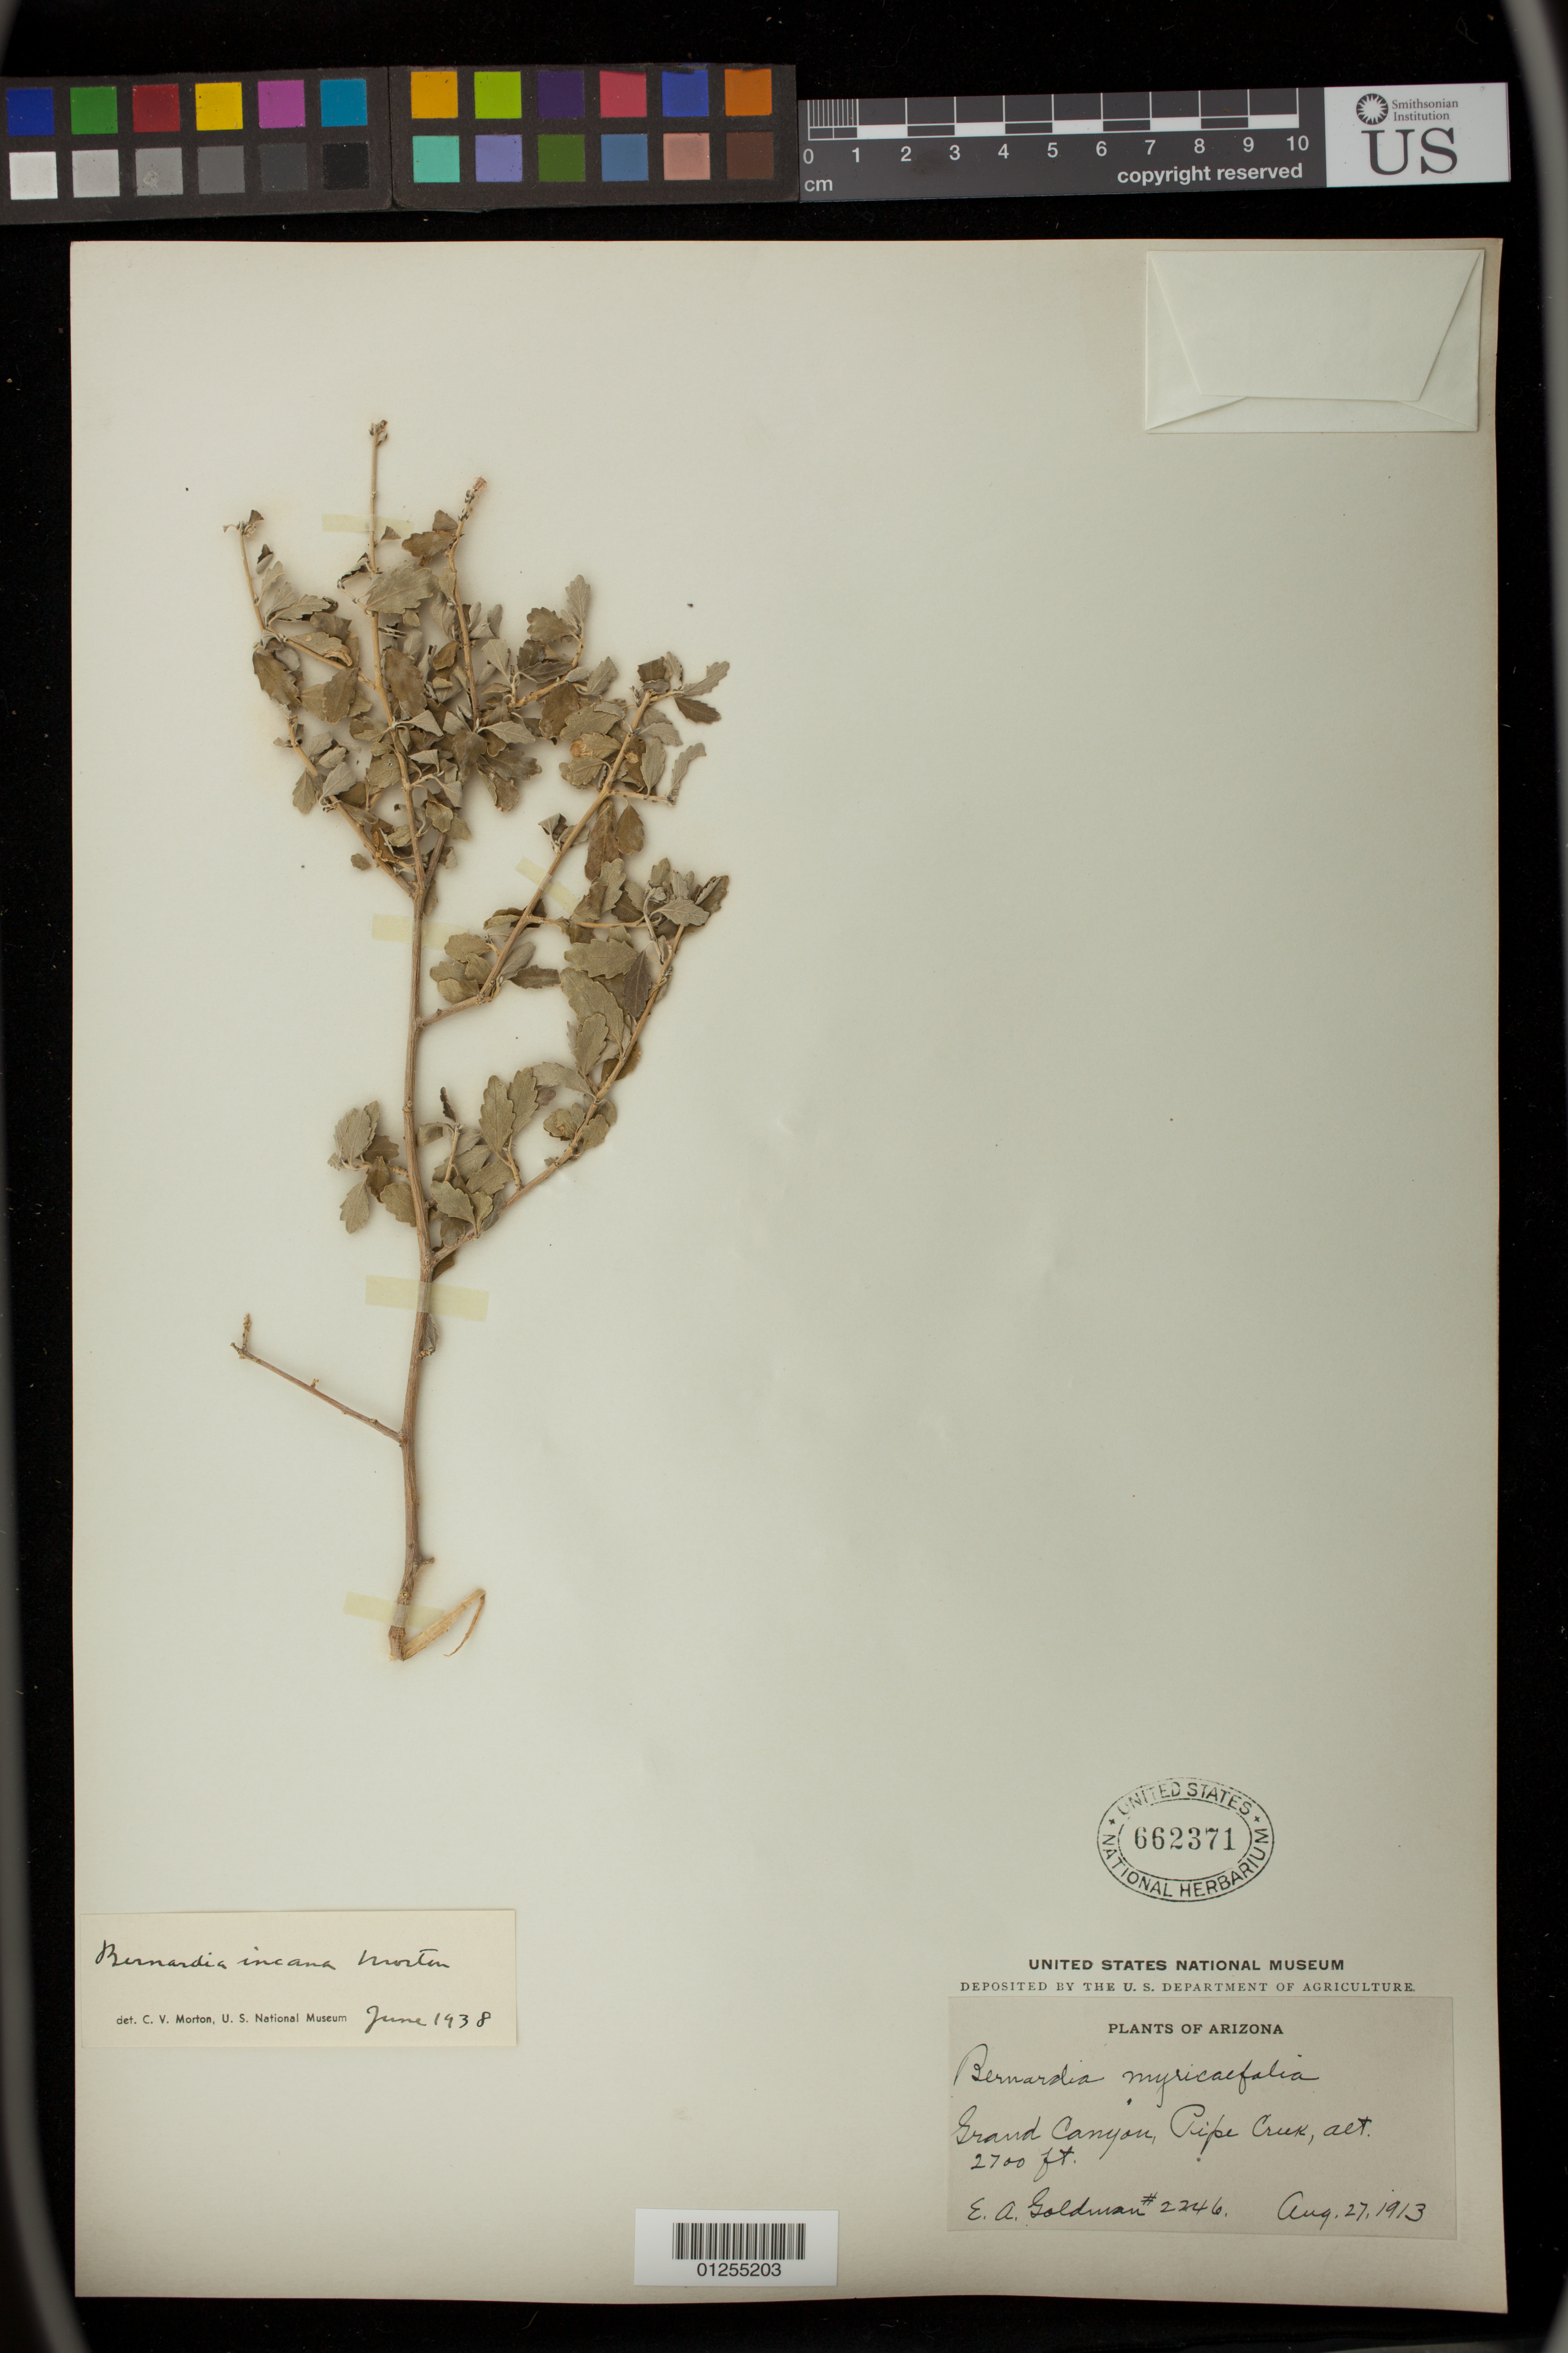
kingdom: Plantae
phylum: Tracheophyta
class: Magnoliopsida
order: Malpighiales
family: Euphorbiaceae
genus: Bernardia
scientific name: Bernardia incana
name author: C.V. Morton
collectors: E. A. Goldman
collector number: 2246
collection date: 1913-08-27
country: United States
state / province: Arizona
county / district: Coconino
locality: Grand Canyon, Pipe Creek.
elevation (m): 823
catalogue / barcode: US 662371